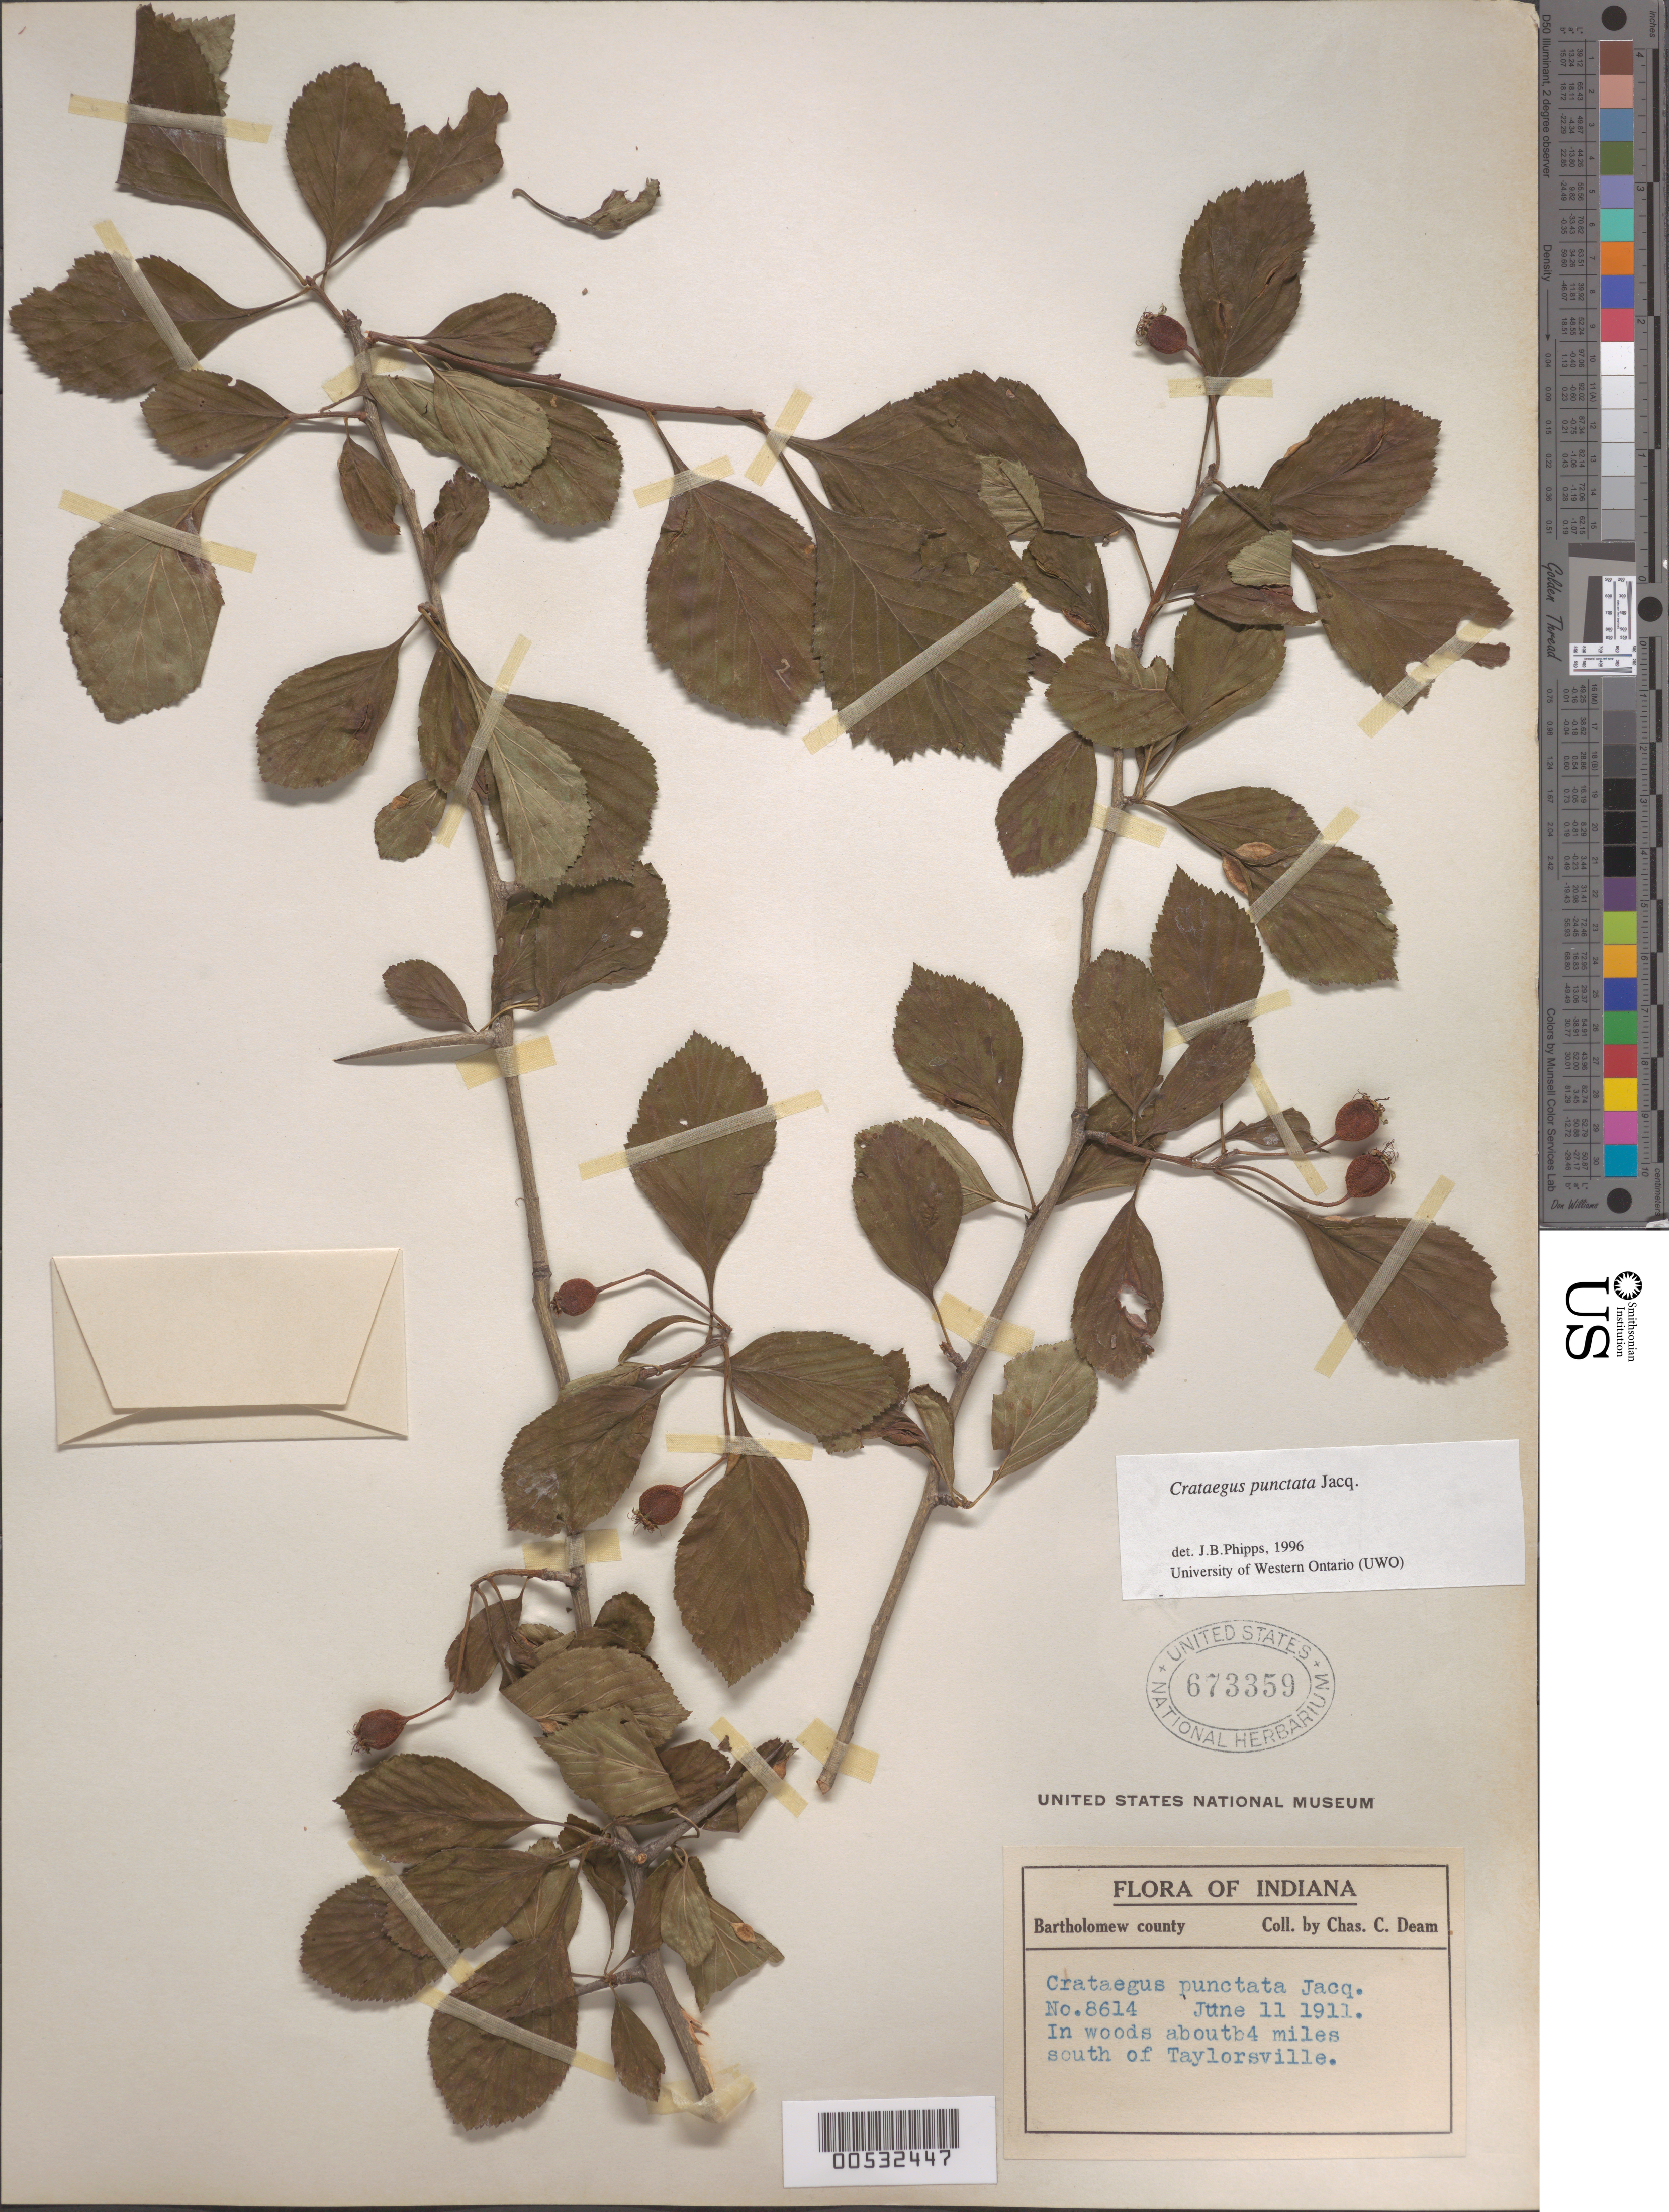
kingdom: Plantae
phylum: Tracheophyta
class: Magnoliopsida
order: Rosales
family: Rosaceae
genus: Crataegus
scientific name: Crataegus punctata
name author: Jacq.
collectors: C. C. Deam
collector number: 8614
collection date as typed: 11 Jun 1911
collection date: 1911-06-11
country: United States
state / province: Indiana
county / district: Bartholomew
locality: About 4 miles S of Taylorsville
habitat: In woods.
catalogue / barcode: US 673359